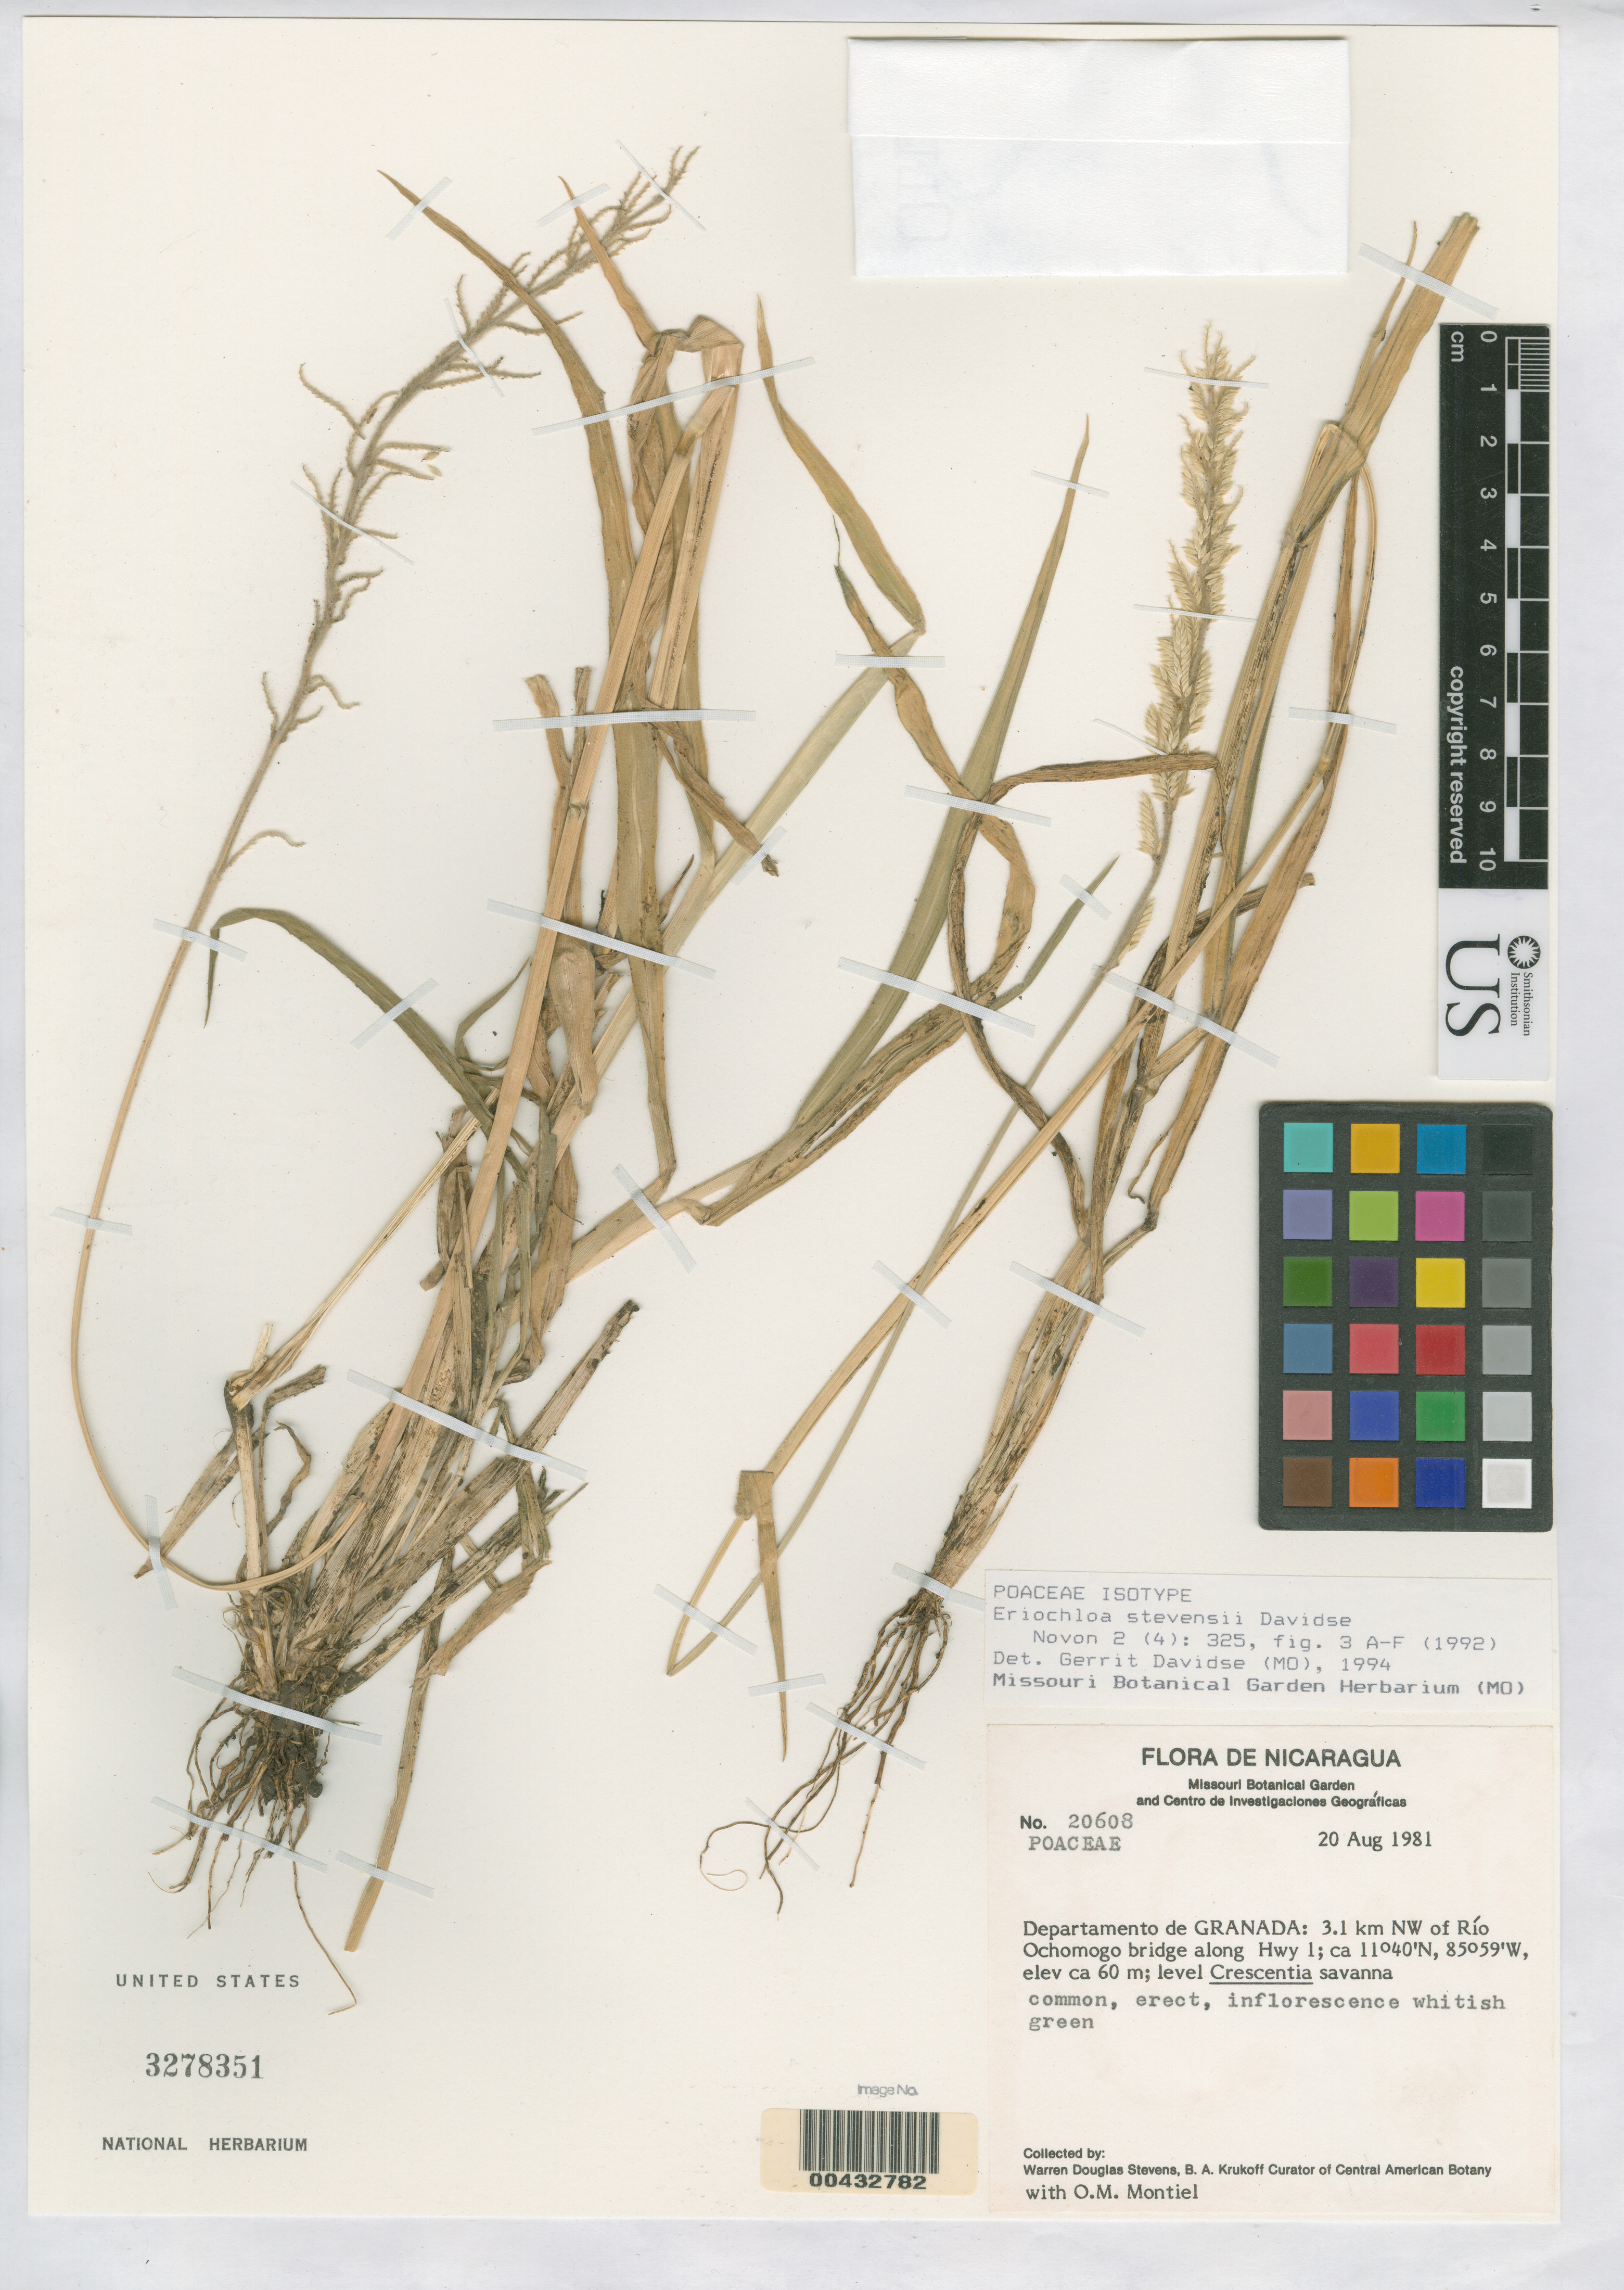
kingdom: Plantae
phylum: Tracheophyta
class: Liliopsida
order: Poales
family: Poaceae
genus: Eriochloa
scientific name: Eriochloa stevensii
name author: Davidse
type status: Isotype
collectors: W. D. Stevens, B. A. Krukoff & O. Montiel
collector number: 20608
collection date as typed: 20 Aug 1981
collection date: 1981-08-20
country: Nicaragua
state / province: Granada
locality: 3.1 km NW of Rio Ochomogo bridge along Hwy 1.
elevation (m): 60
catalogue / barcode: US 3278351